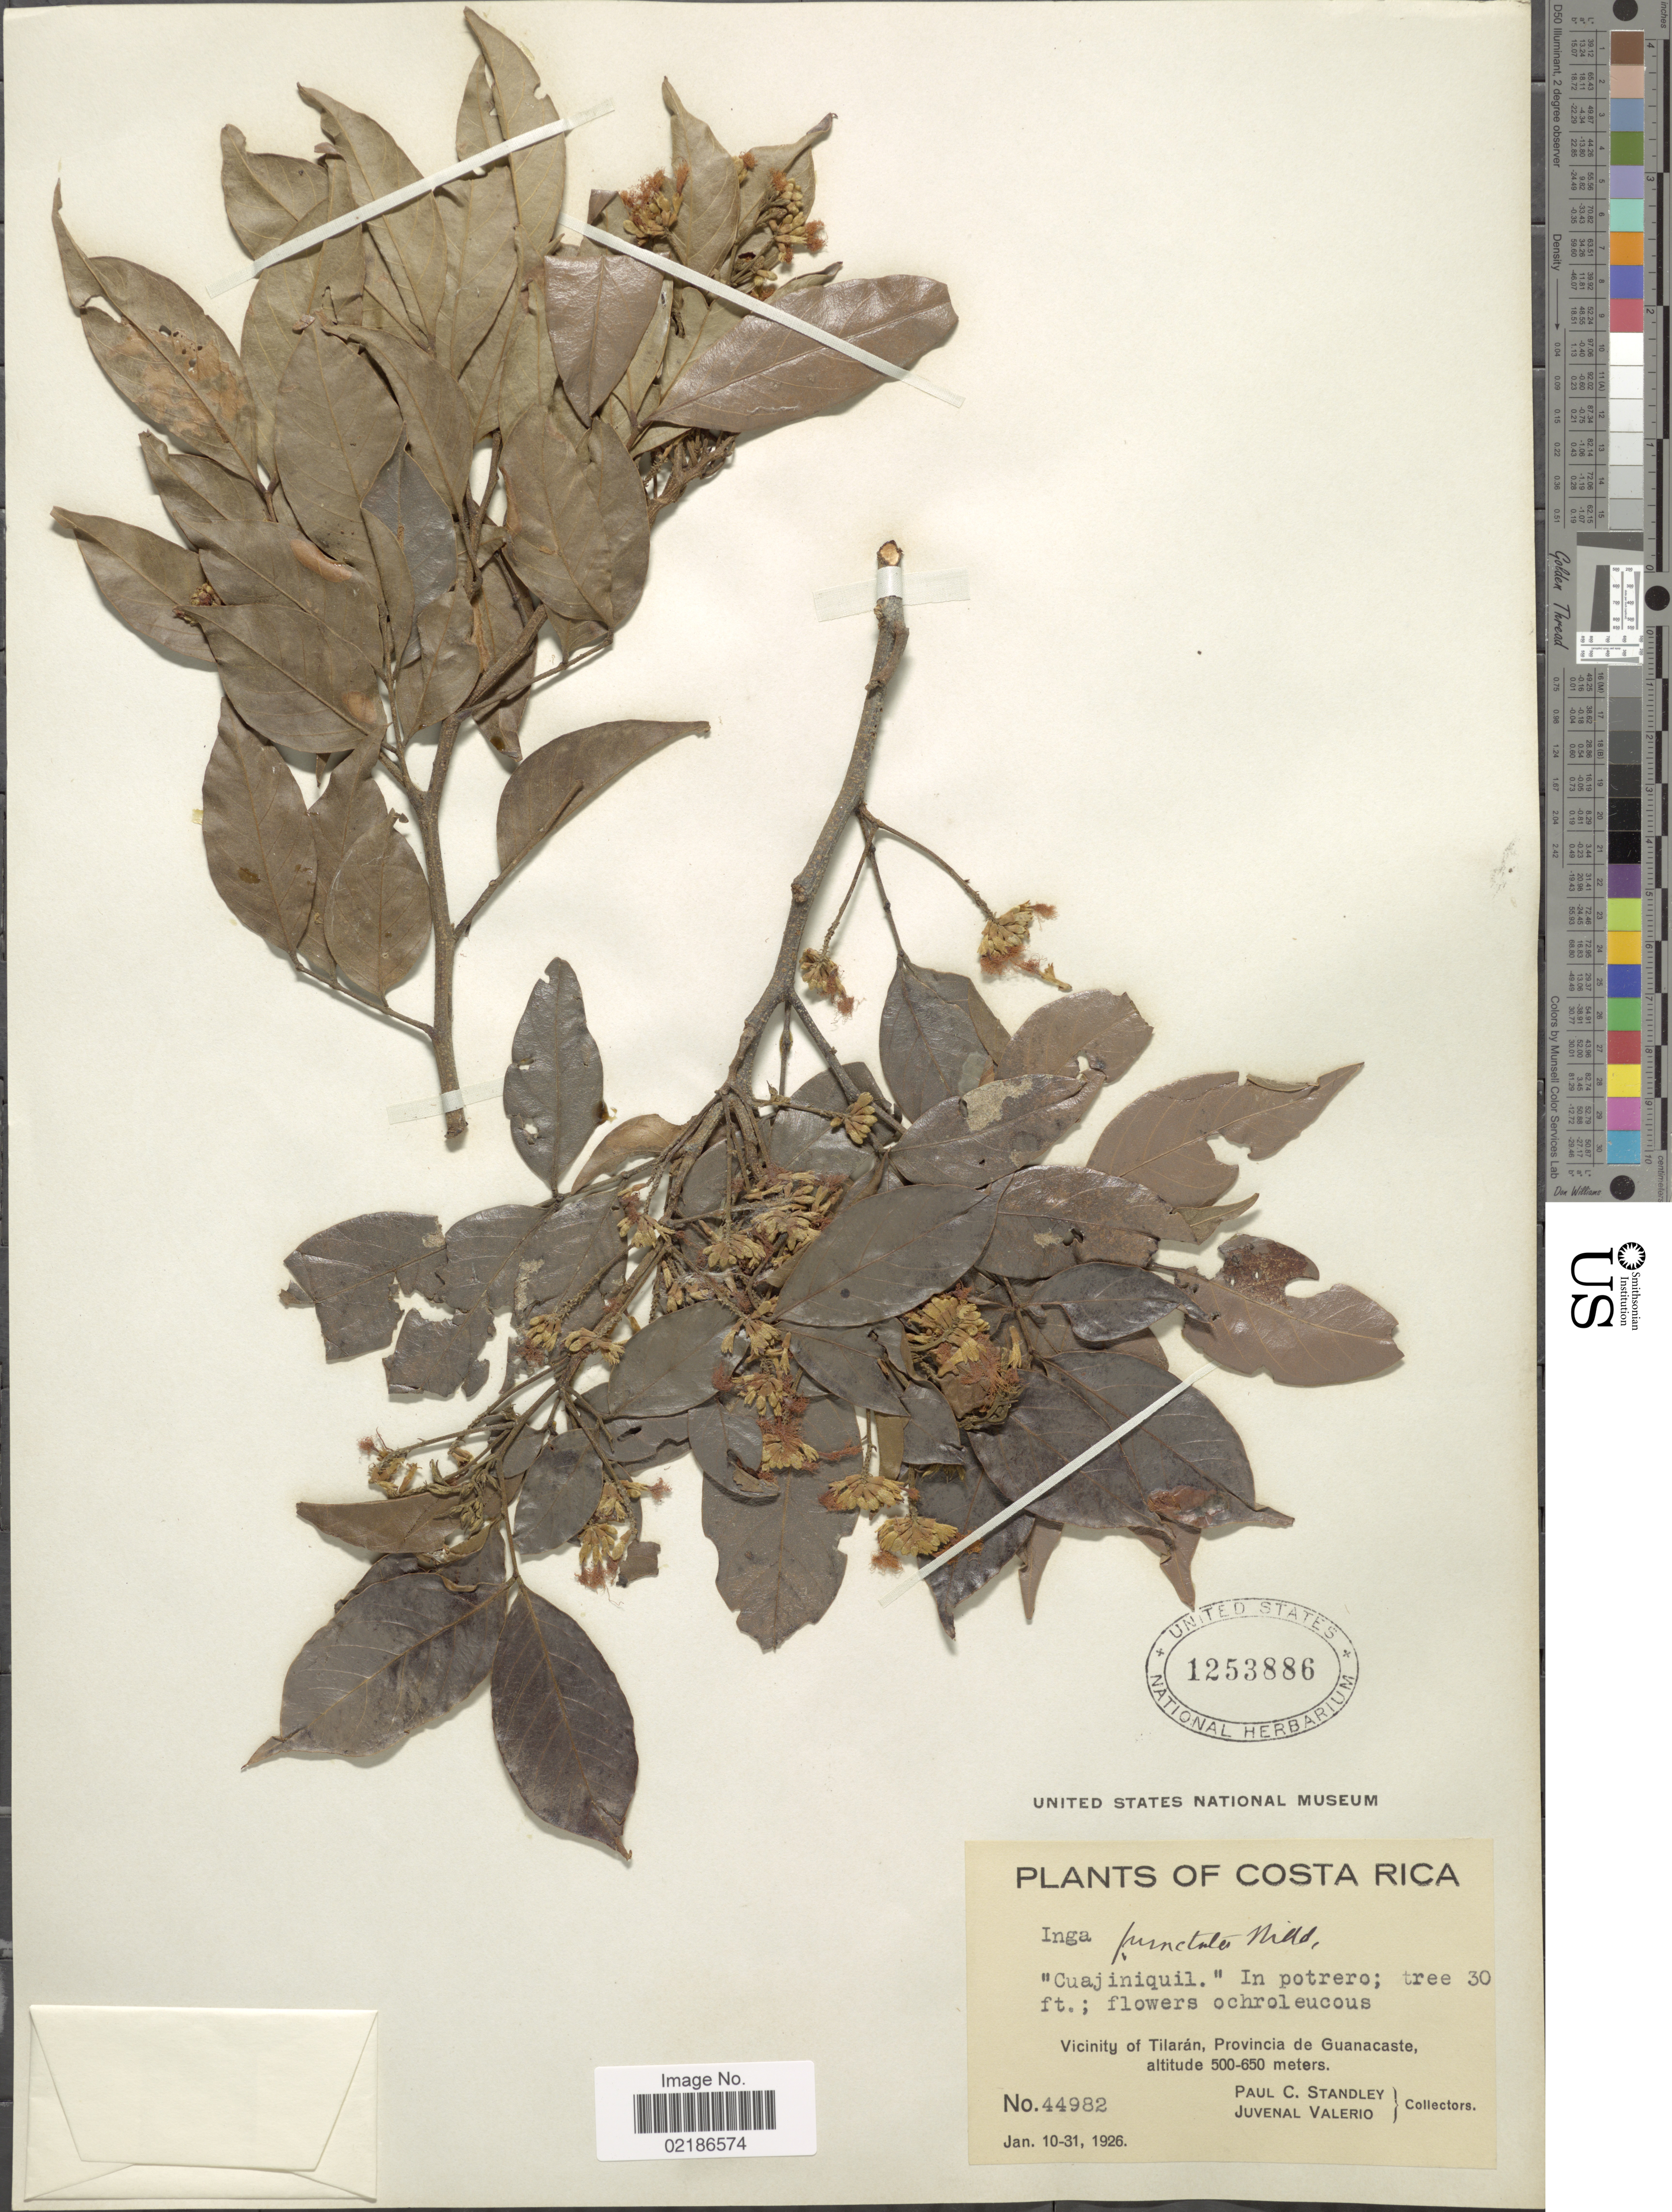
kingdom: Plantae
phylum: Tracheophyta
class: Magnoliopsida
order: Fabales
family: Fabaceae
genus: Inga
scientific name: Inga punctata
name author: Willd.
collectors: P. C. Standley & J. Valerio R.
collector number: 44982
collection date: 1926-01-10/1926-01-31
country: Costa Rica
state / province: Guanacaste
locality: Vicinity of Tilaran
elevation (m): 500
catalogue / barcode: US 1253886